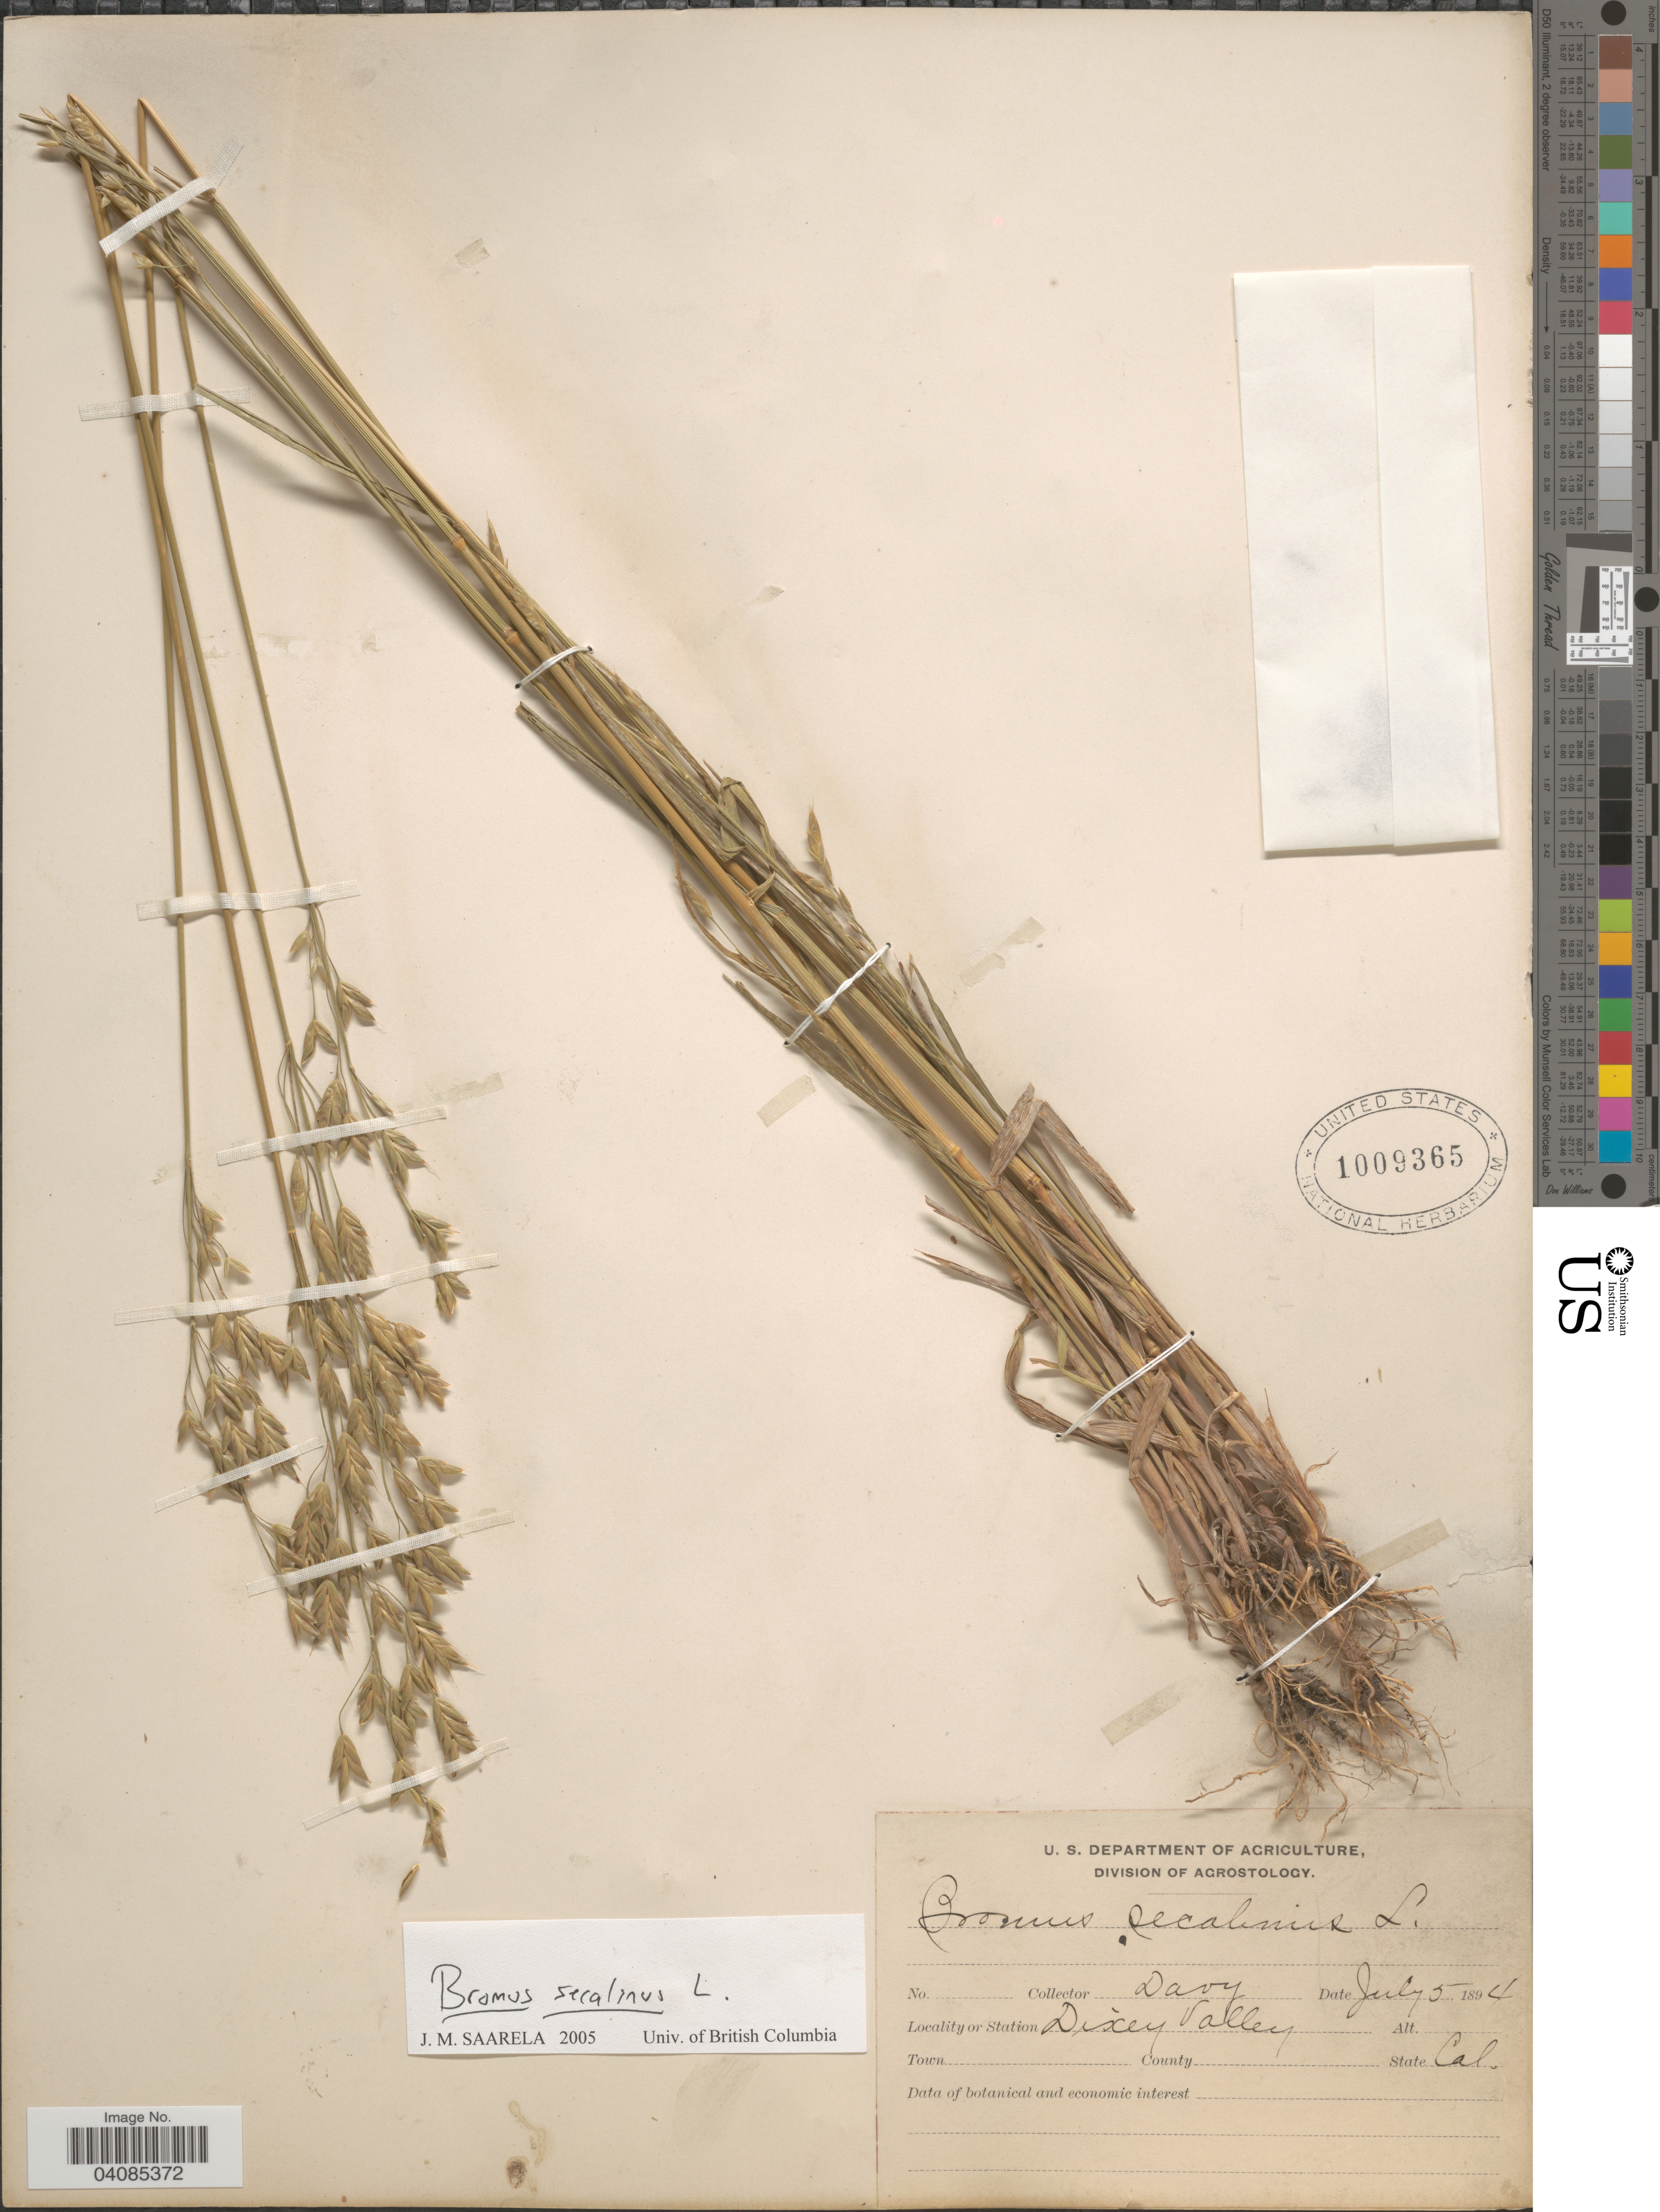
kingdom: Plantae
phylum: Tracheophyta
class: Liliopsida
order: Poales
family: Poaceae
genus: Bromus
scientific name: Bromus secalinus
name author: L.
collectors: Davy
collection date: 1894-07-05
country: United States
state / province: California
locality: Dixey Valley.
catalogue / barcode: US 1009365